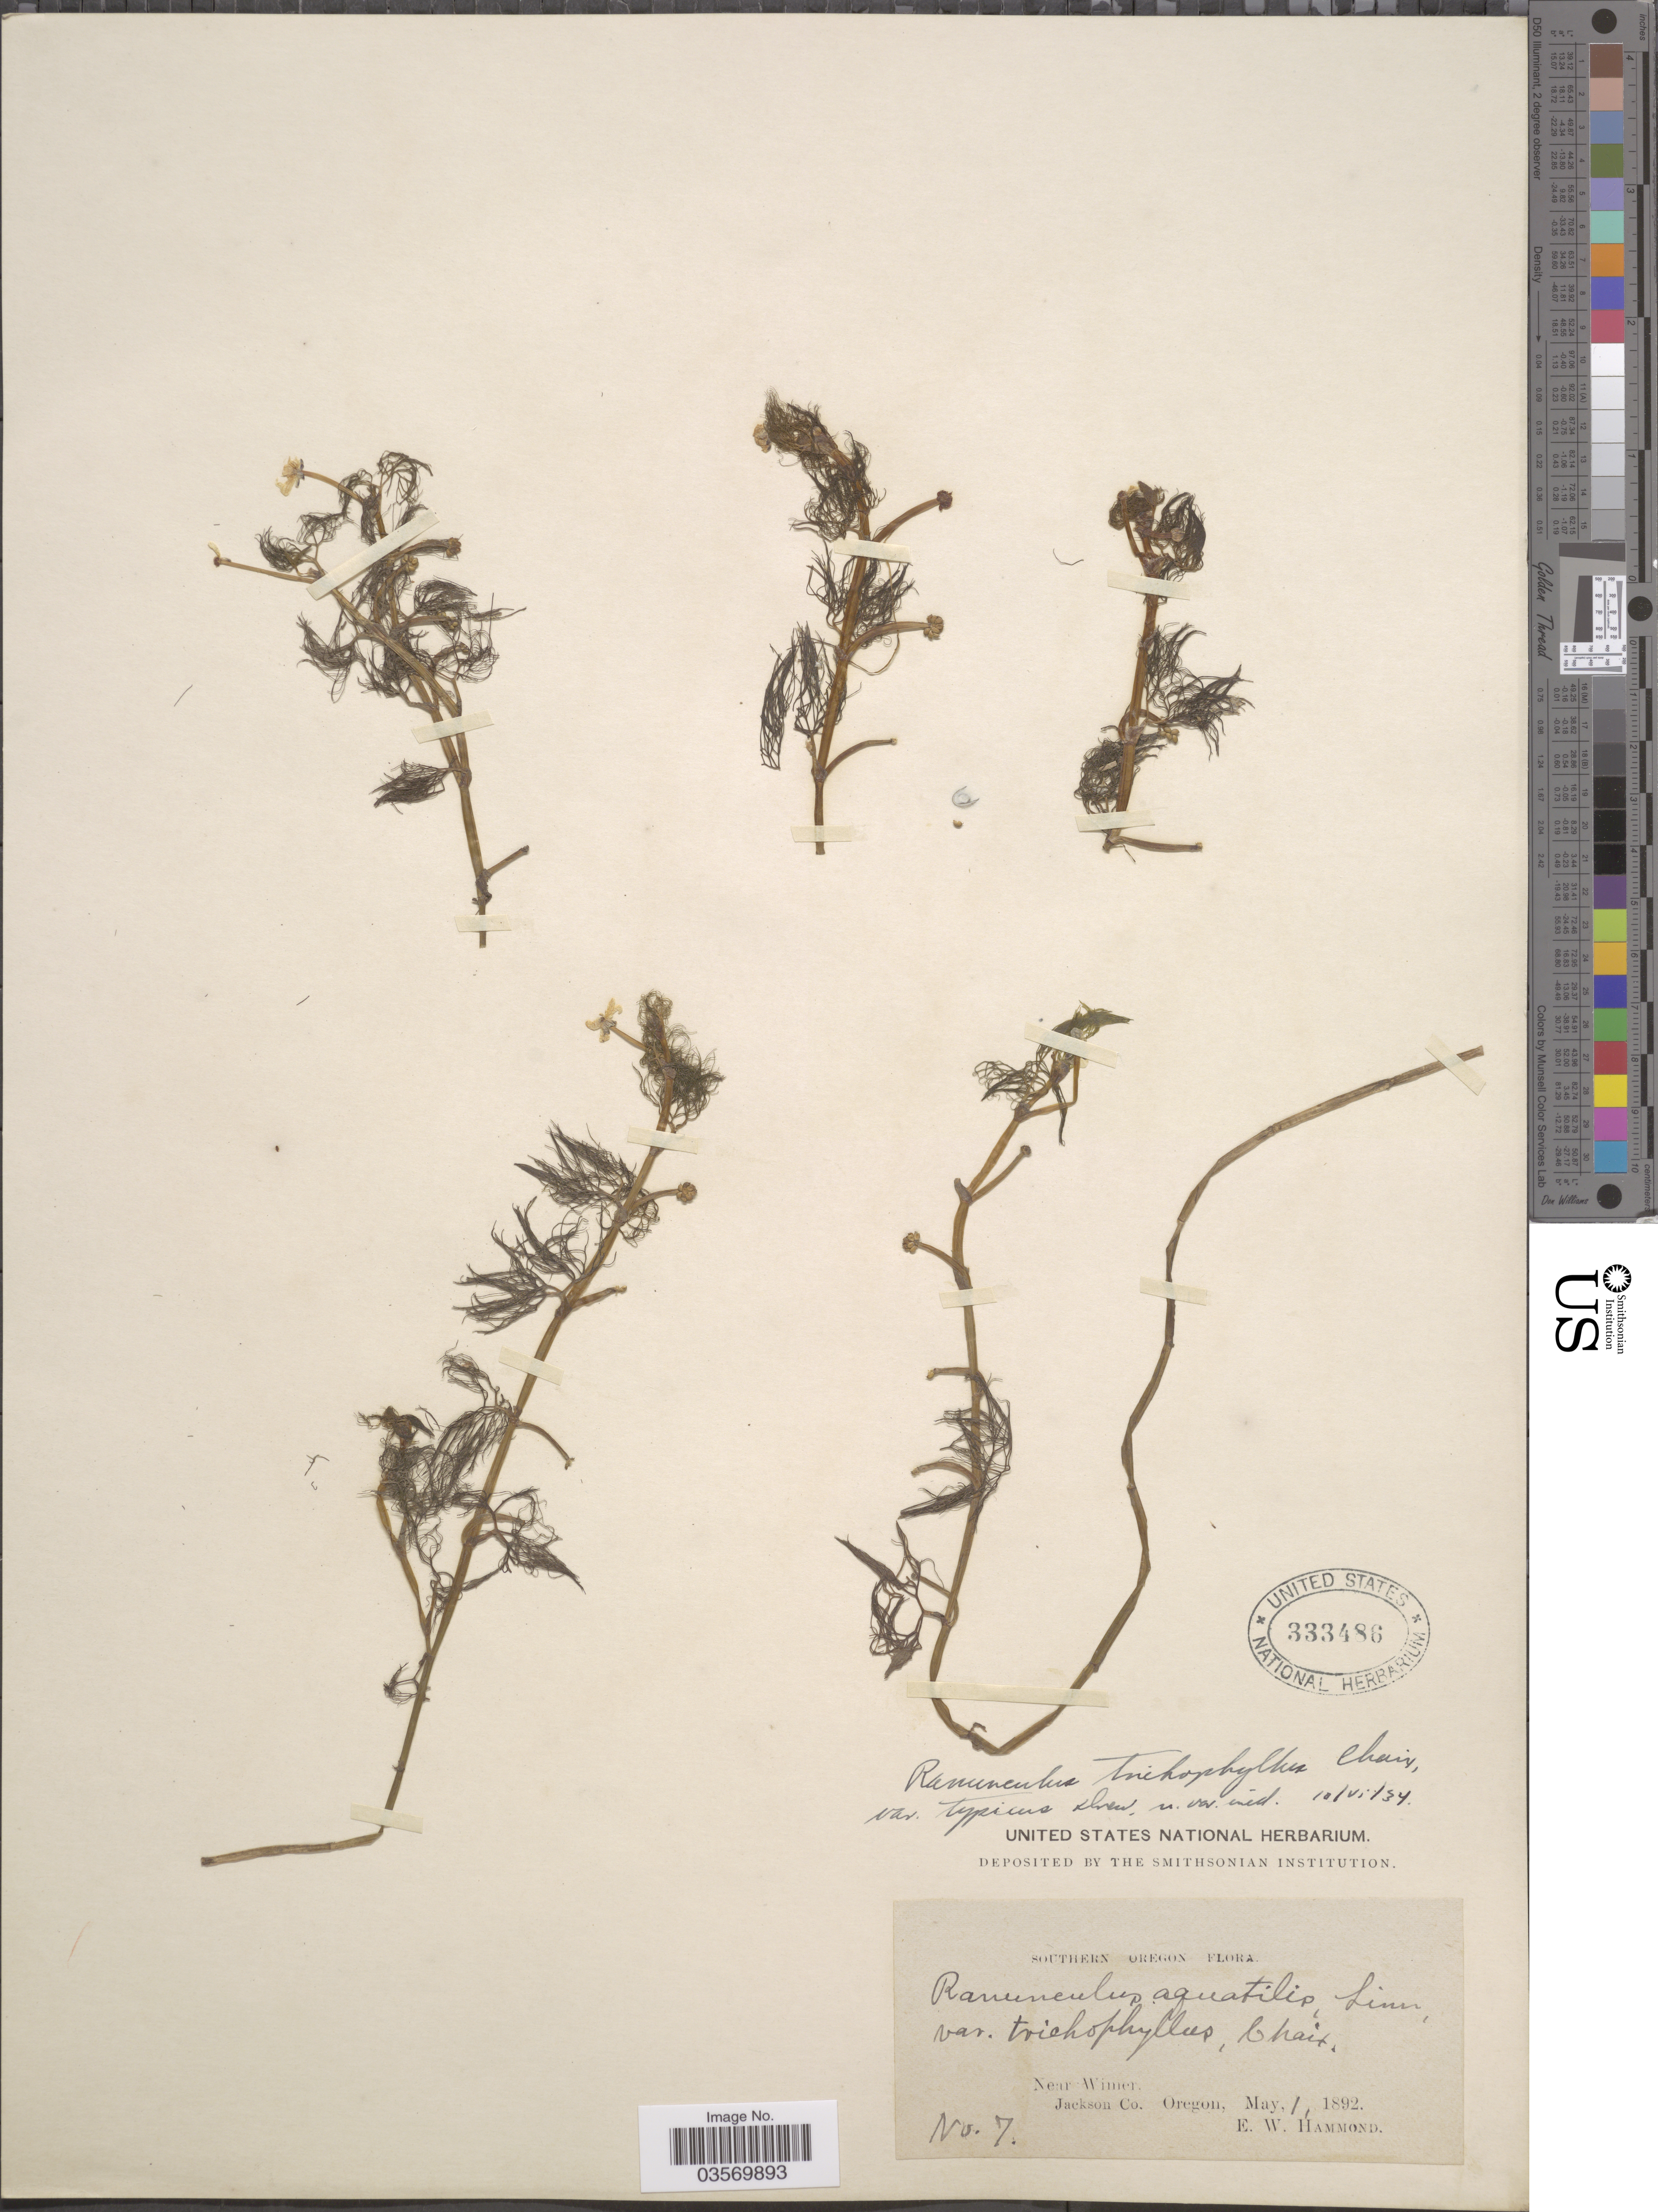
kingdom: Plantae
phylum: Tracheophyta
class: Magnoliopsida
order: Ranunculales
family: Ranunculaceae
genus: Ranunculus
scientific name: Ranunculus trichophyllus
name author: Chaix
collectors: E. Hammond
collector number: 7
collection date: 1892-05-01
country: United States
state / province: Oregon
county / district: Jackson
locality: Southern Oregon. Near Wimer. Jackson Co.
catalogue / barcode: US 333486